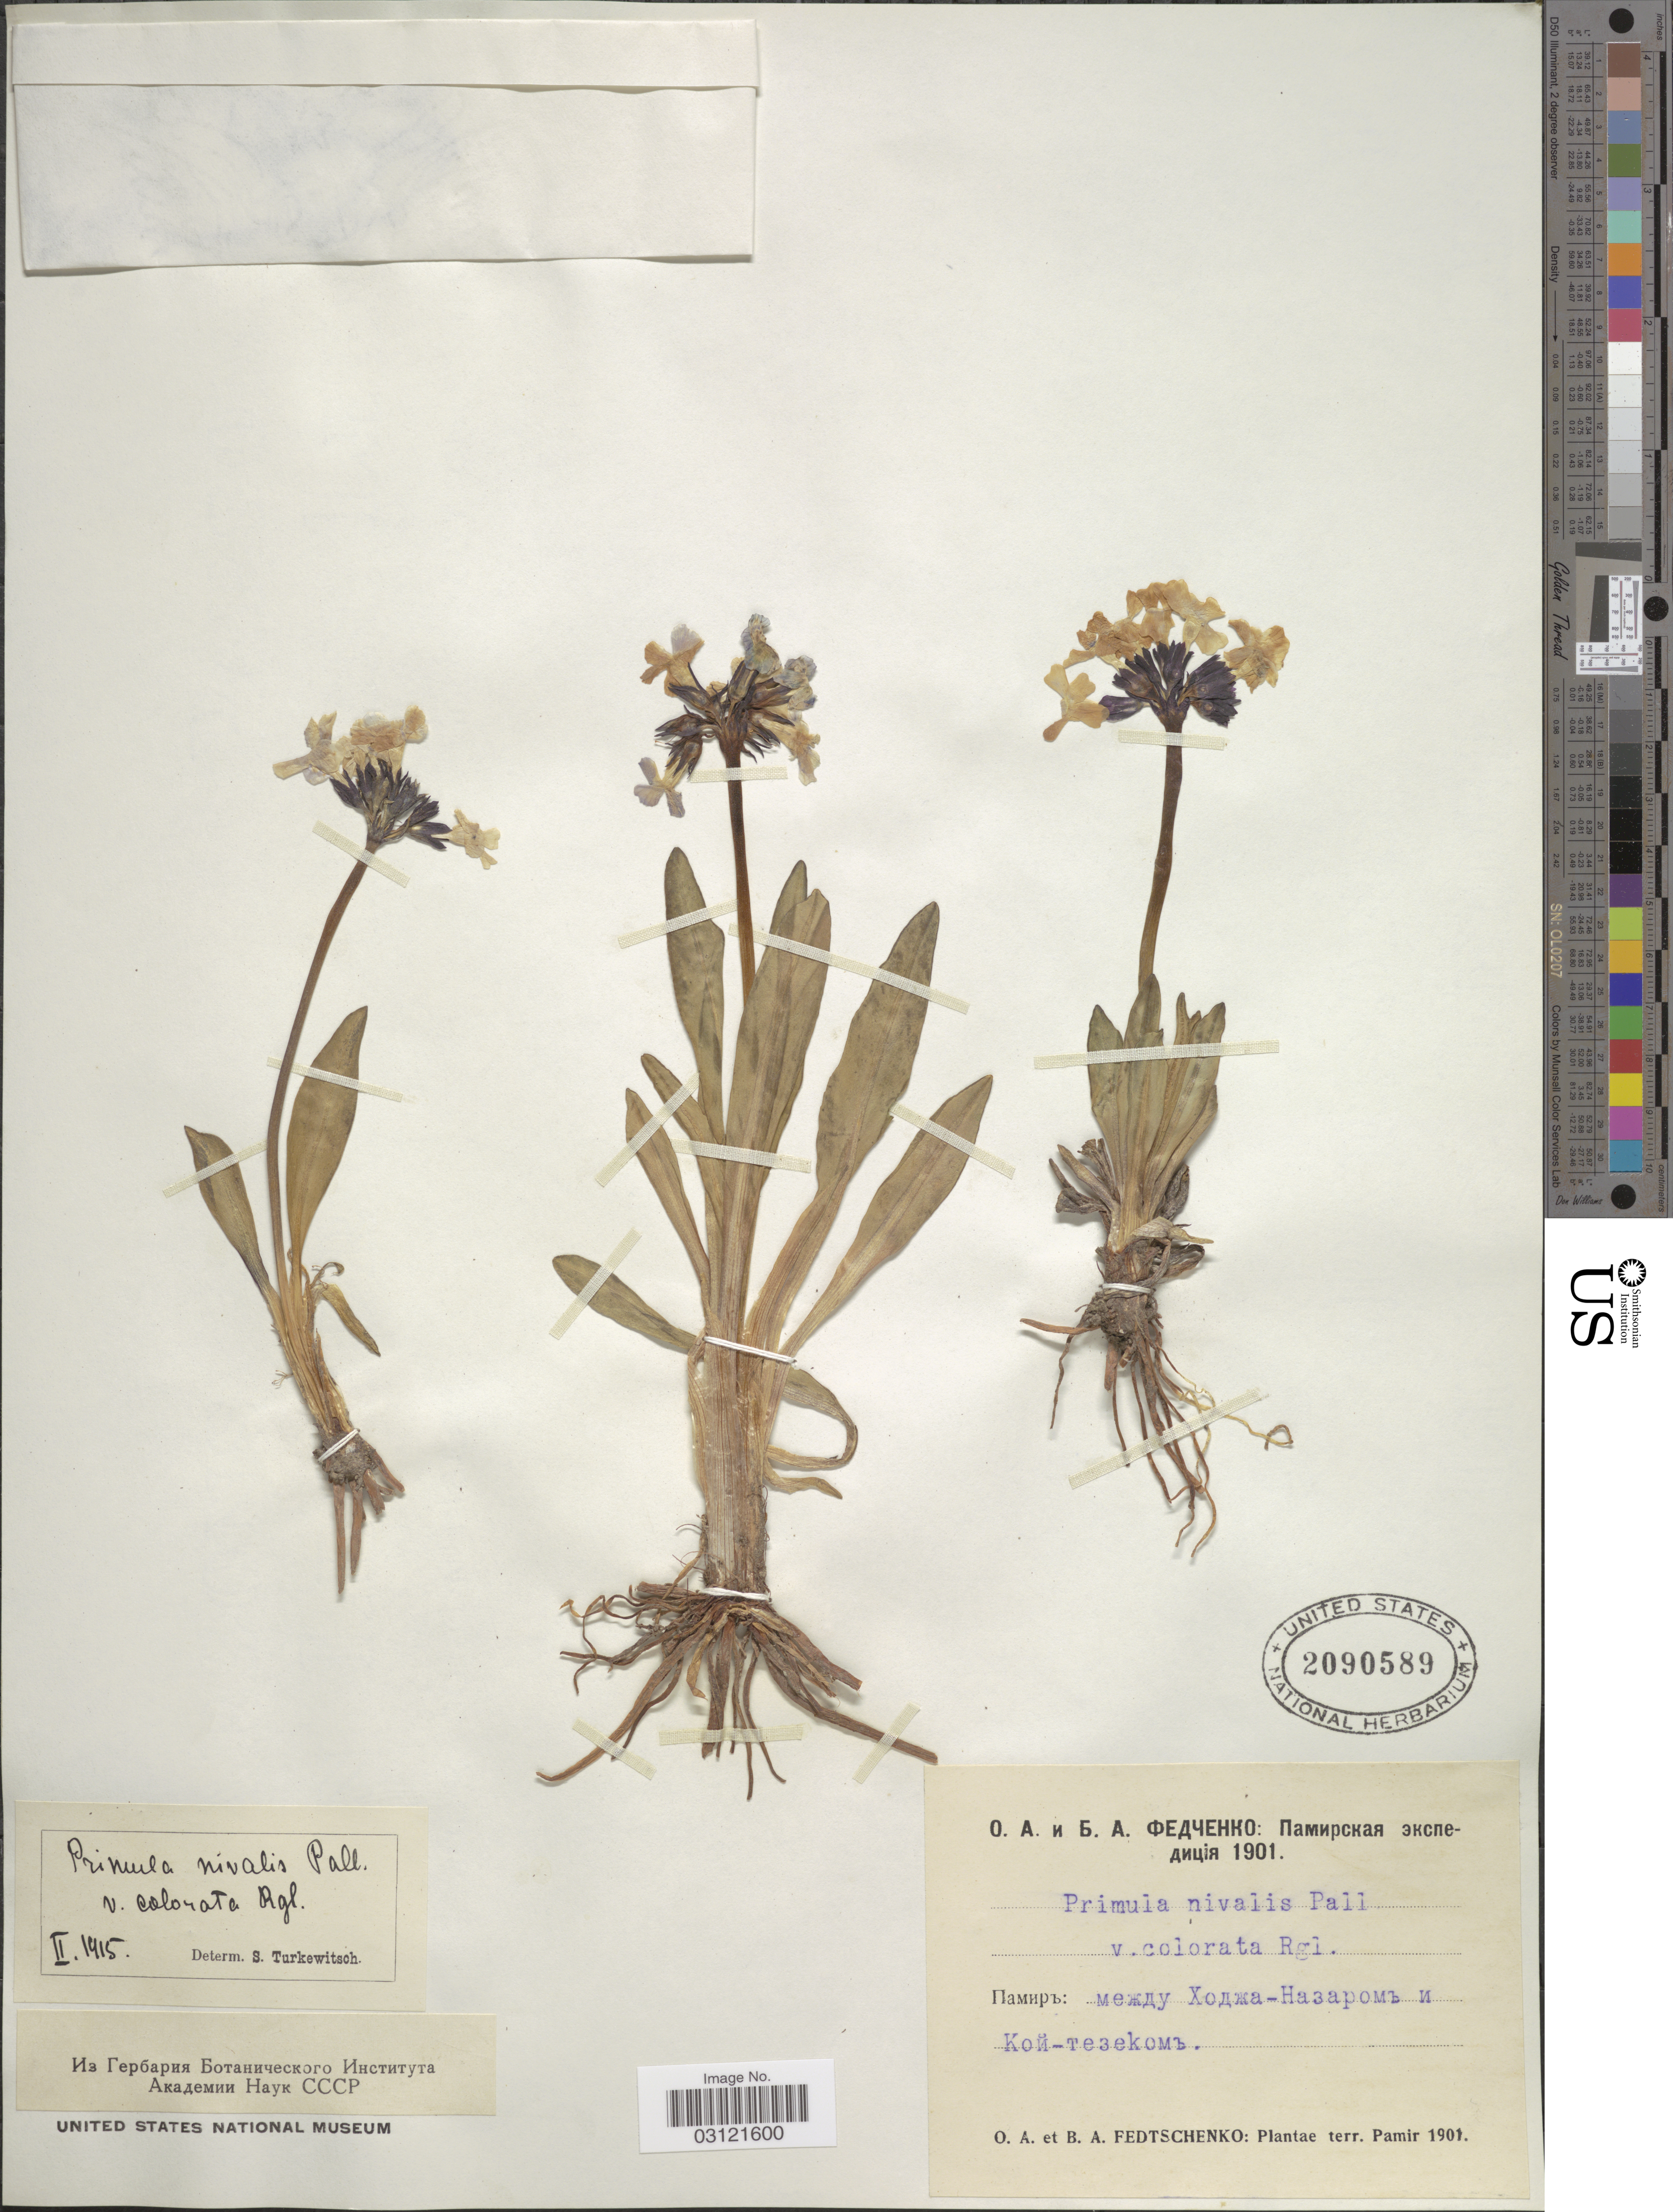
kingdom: Plantae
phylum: Tracheophyta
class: Magnoliopsida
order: Ericales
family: Primulaceae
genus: Primula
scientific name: Primula nivalis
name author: Pall.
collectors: O. A. Fedtschenko & B. A. Fedtschenko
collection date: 1901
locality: Terr. Pamir.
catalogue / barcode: US 2090589